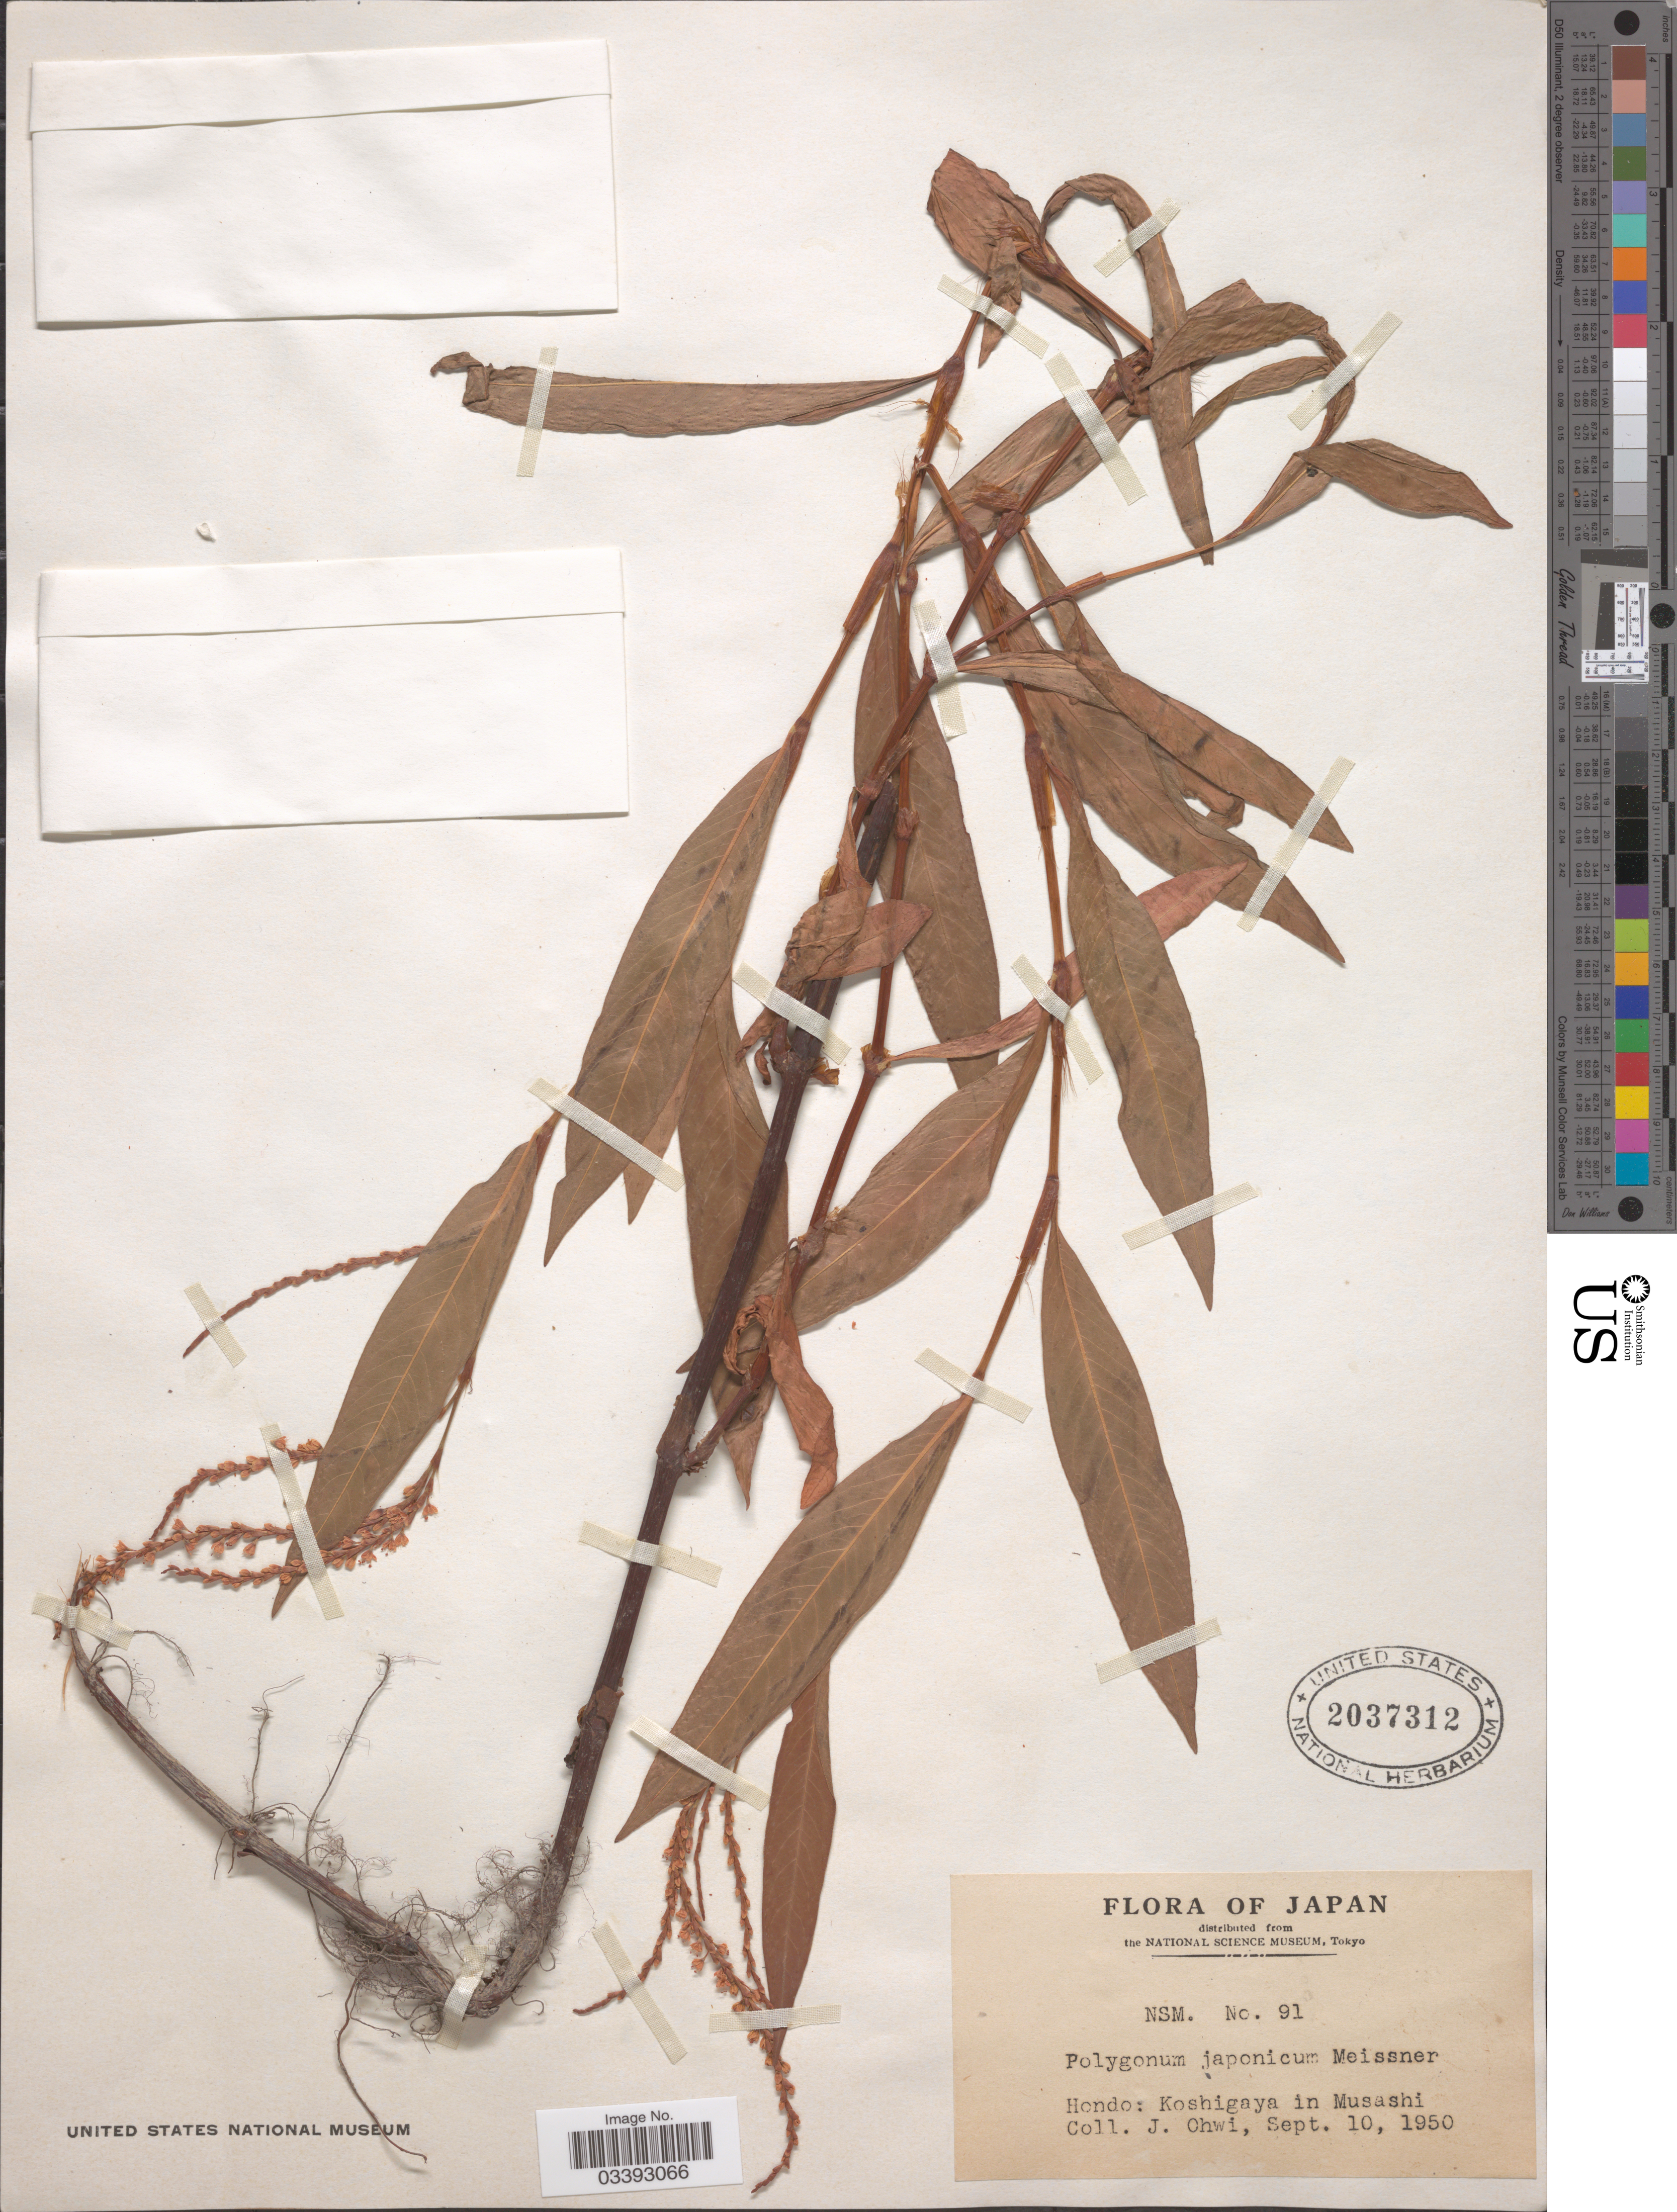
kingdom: Plantae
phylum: Tracheophyta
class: Magnoliopsida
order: Caryophyllales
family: Polygonaceae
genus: Persicaria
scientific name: Persicaria sp.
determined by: Atha, D. E.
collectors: J. Ohwi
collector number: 91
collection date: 1950-09-10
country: Japan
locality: Hondo: Koshigaya in Musashi.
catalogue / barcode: US 2037312